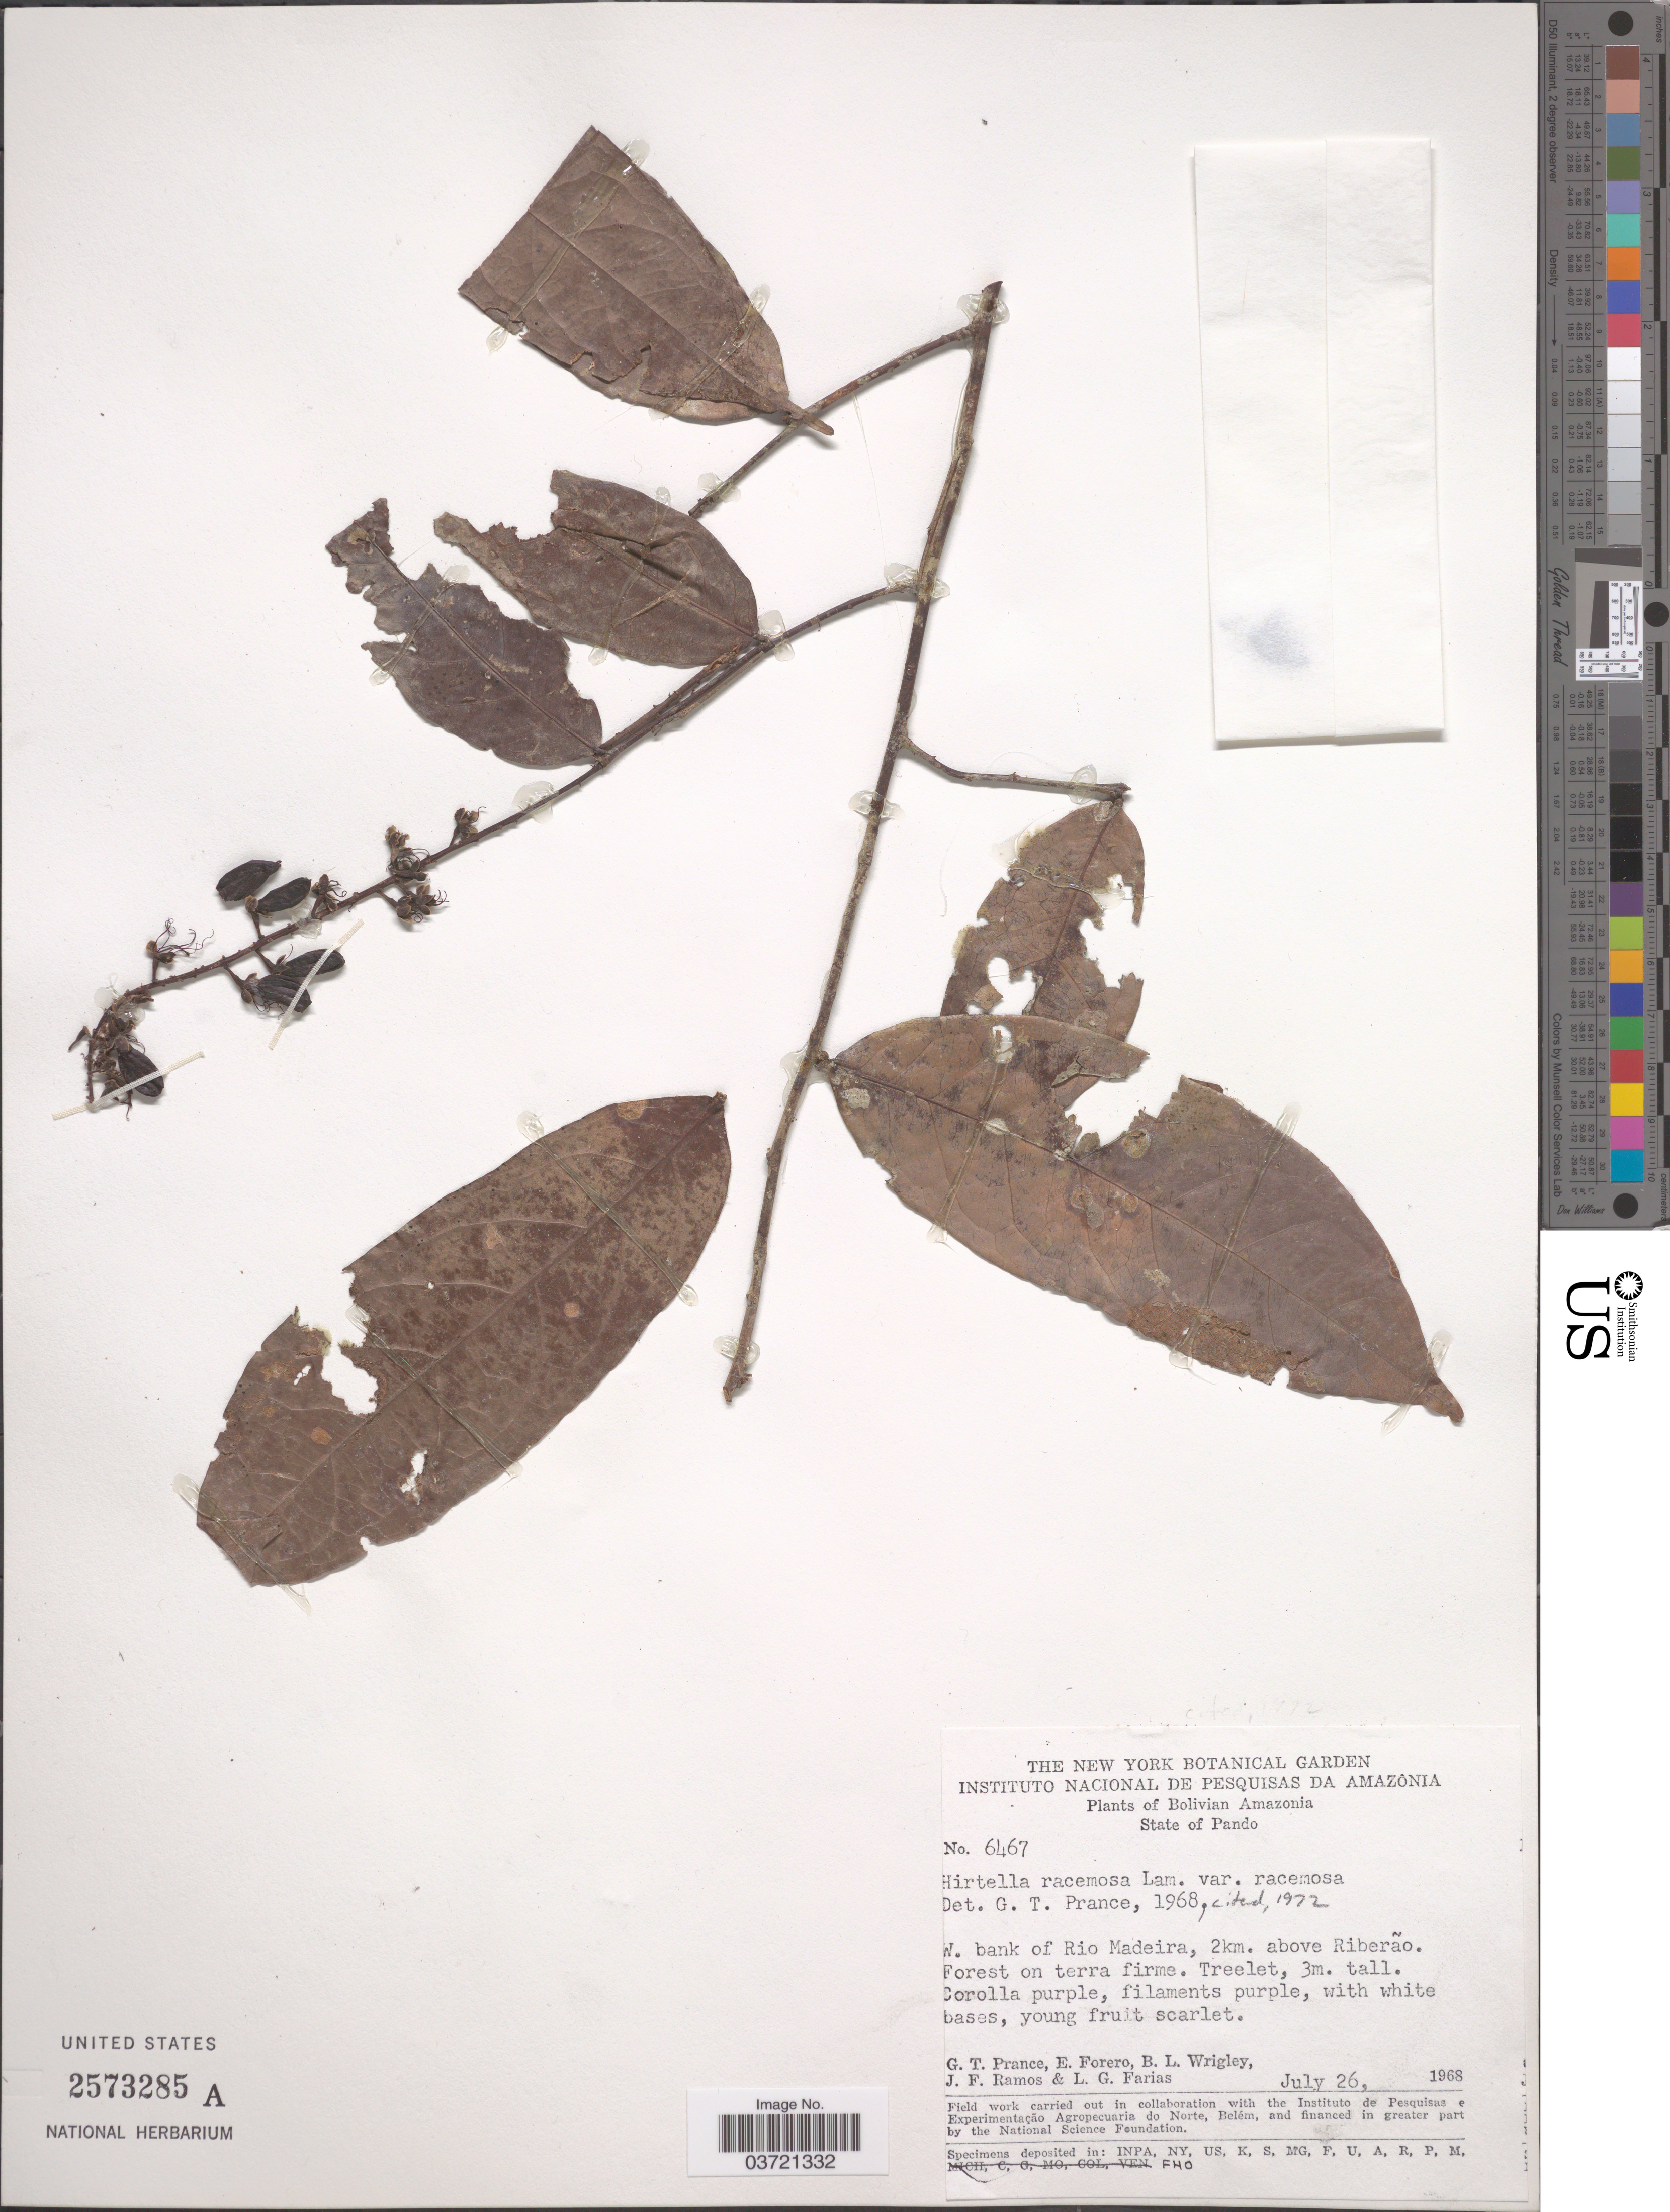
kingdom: Plantae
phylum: Tracheophyta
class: Magnoliopsida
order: Malpighiales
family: Chrysobalanaceae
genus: Hirtella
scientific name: Hirtella racemosa var. racemosa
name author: Lam.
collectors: G. T. Prance, E. Forero, B. L. Wrigley, J. F. Ramos & L. G. Farias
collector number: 6467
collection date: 1968-07-26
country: Bolivia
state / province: Pando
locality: Bolivian Amazonia. W. bank of Rio Madeira, 2km. above Riberão.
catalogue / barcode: US 2573285A